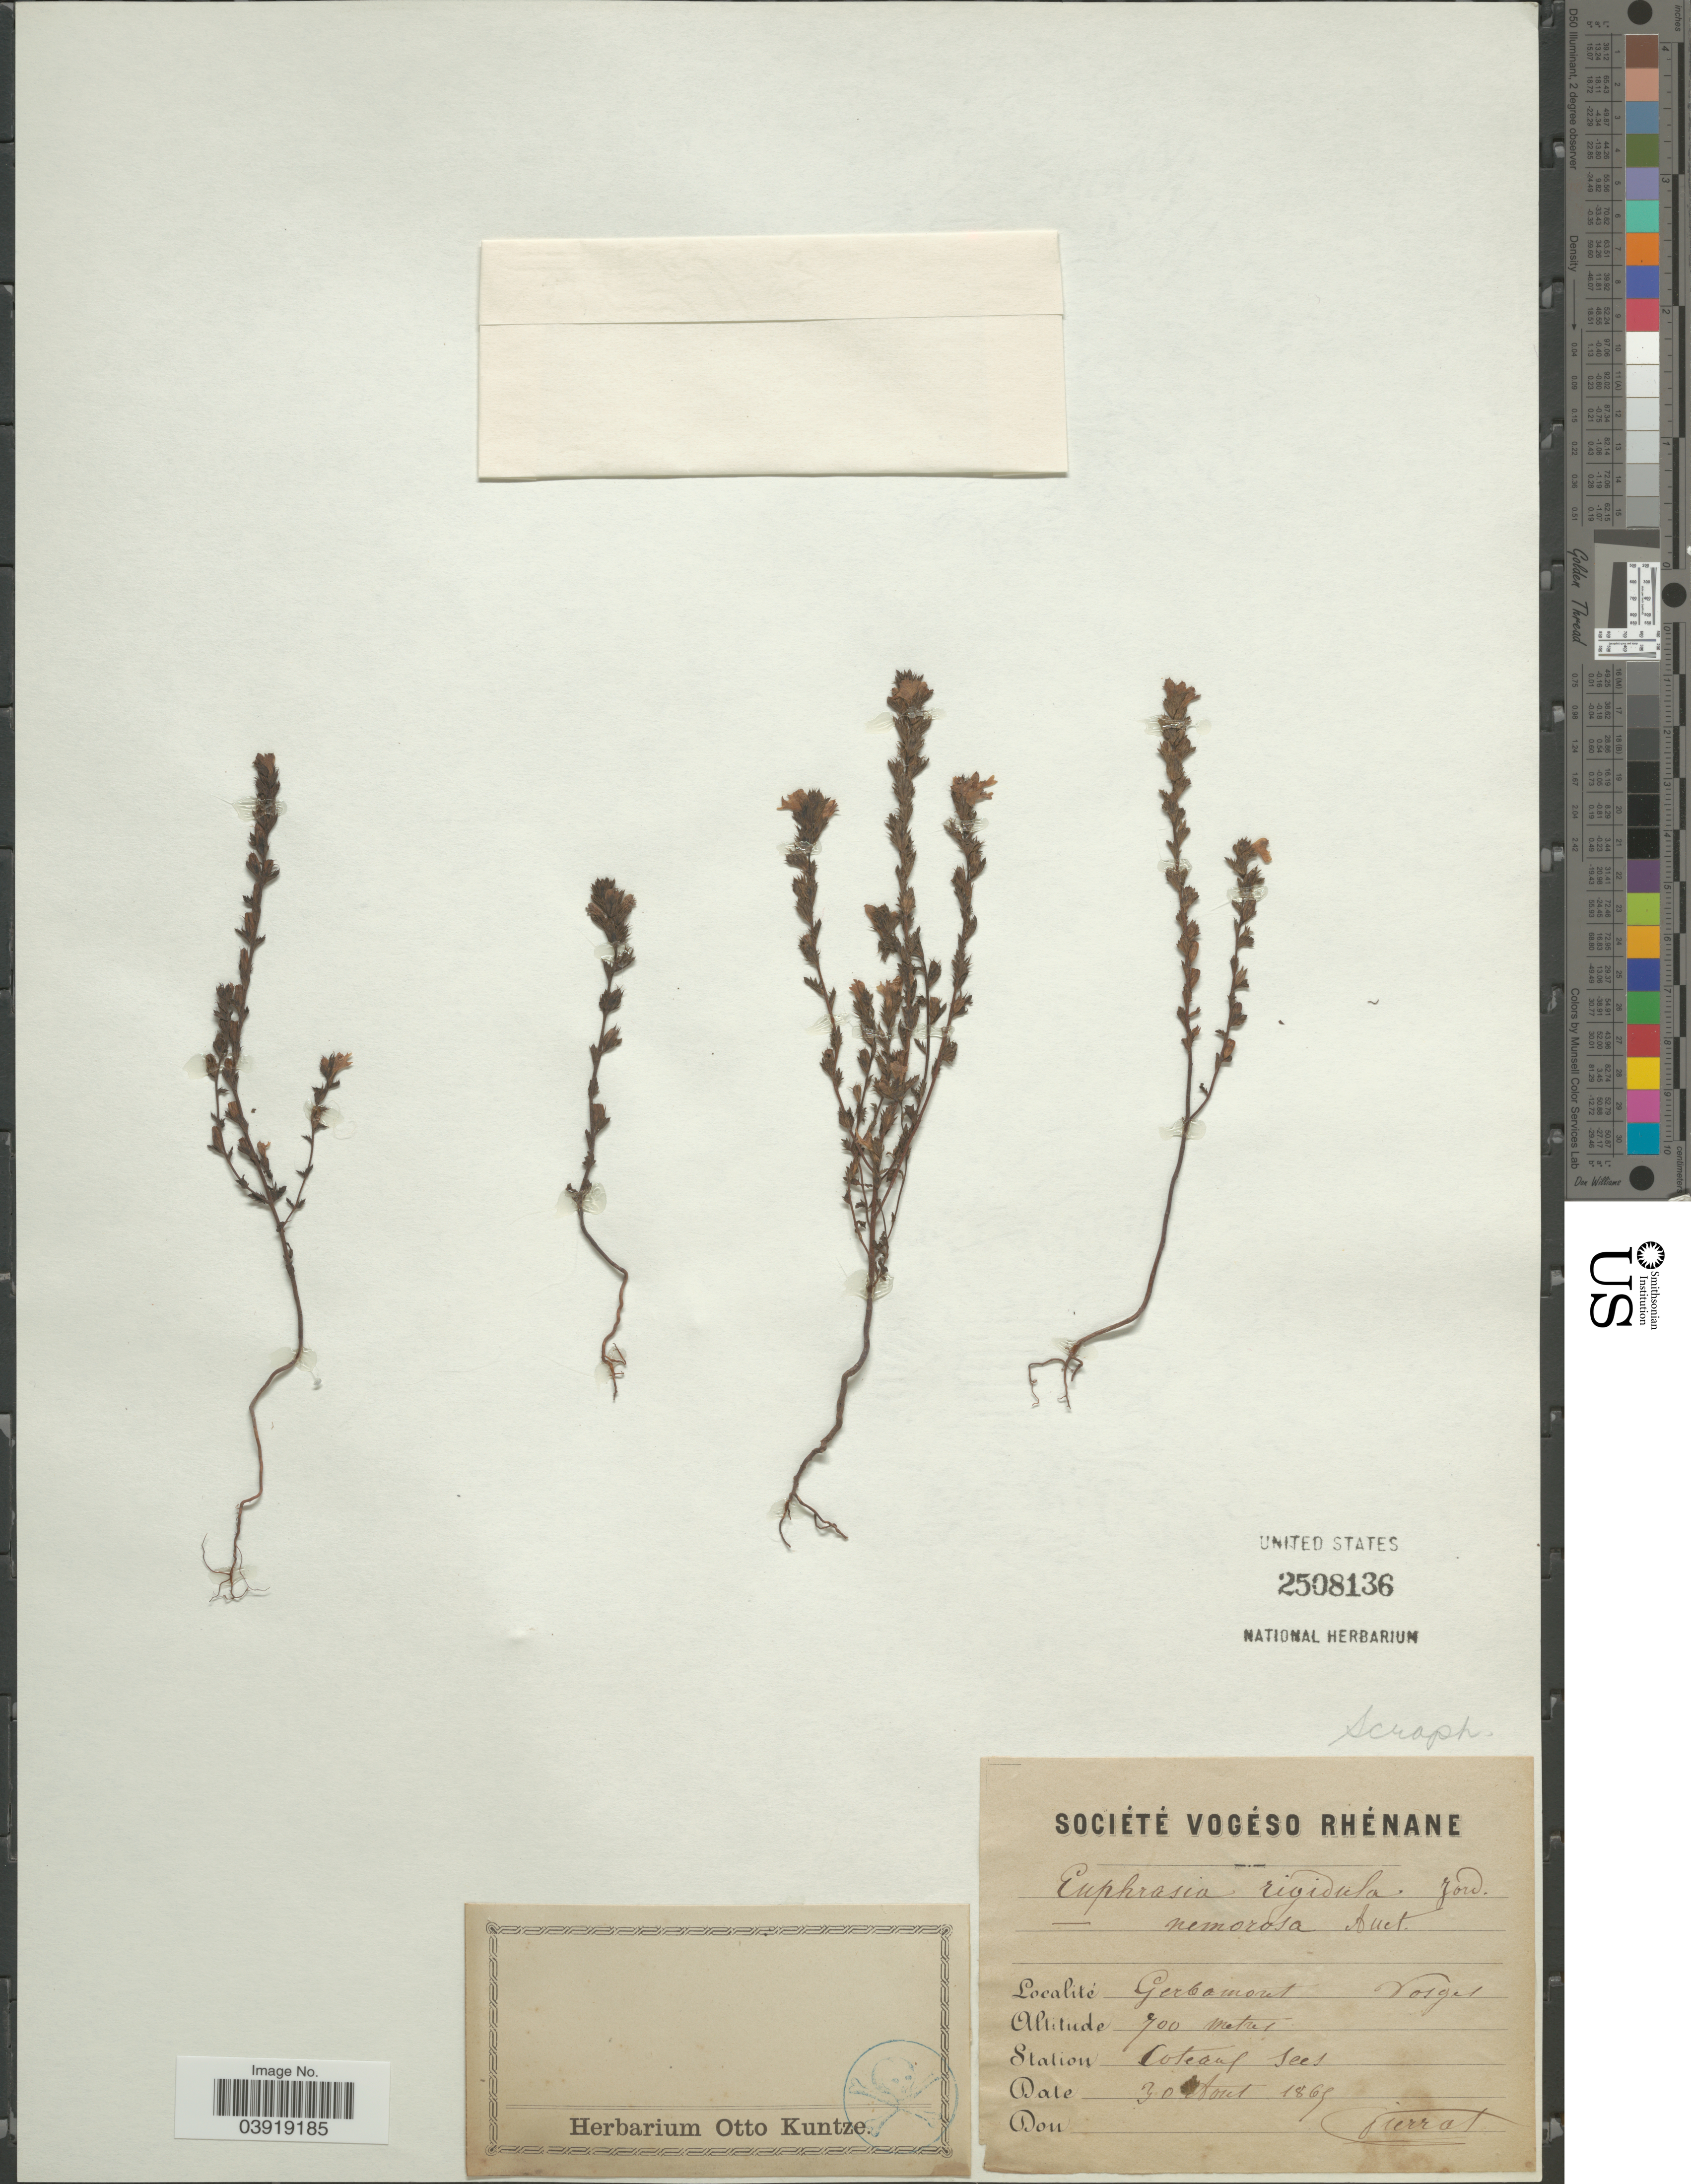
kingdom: Plantae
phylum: Tracheophyta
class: Magnoliopsida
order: Lamiales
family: Orobanchaceae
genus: Euphrasia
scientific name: Euphrasia nemorosa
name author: (Pers.) Wallr.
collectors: Pierrot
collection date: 1865-08-30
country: Norway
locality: Gerbomont. Norge.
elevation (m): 700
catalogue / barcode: US 2508136